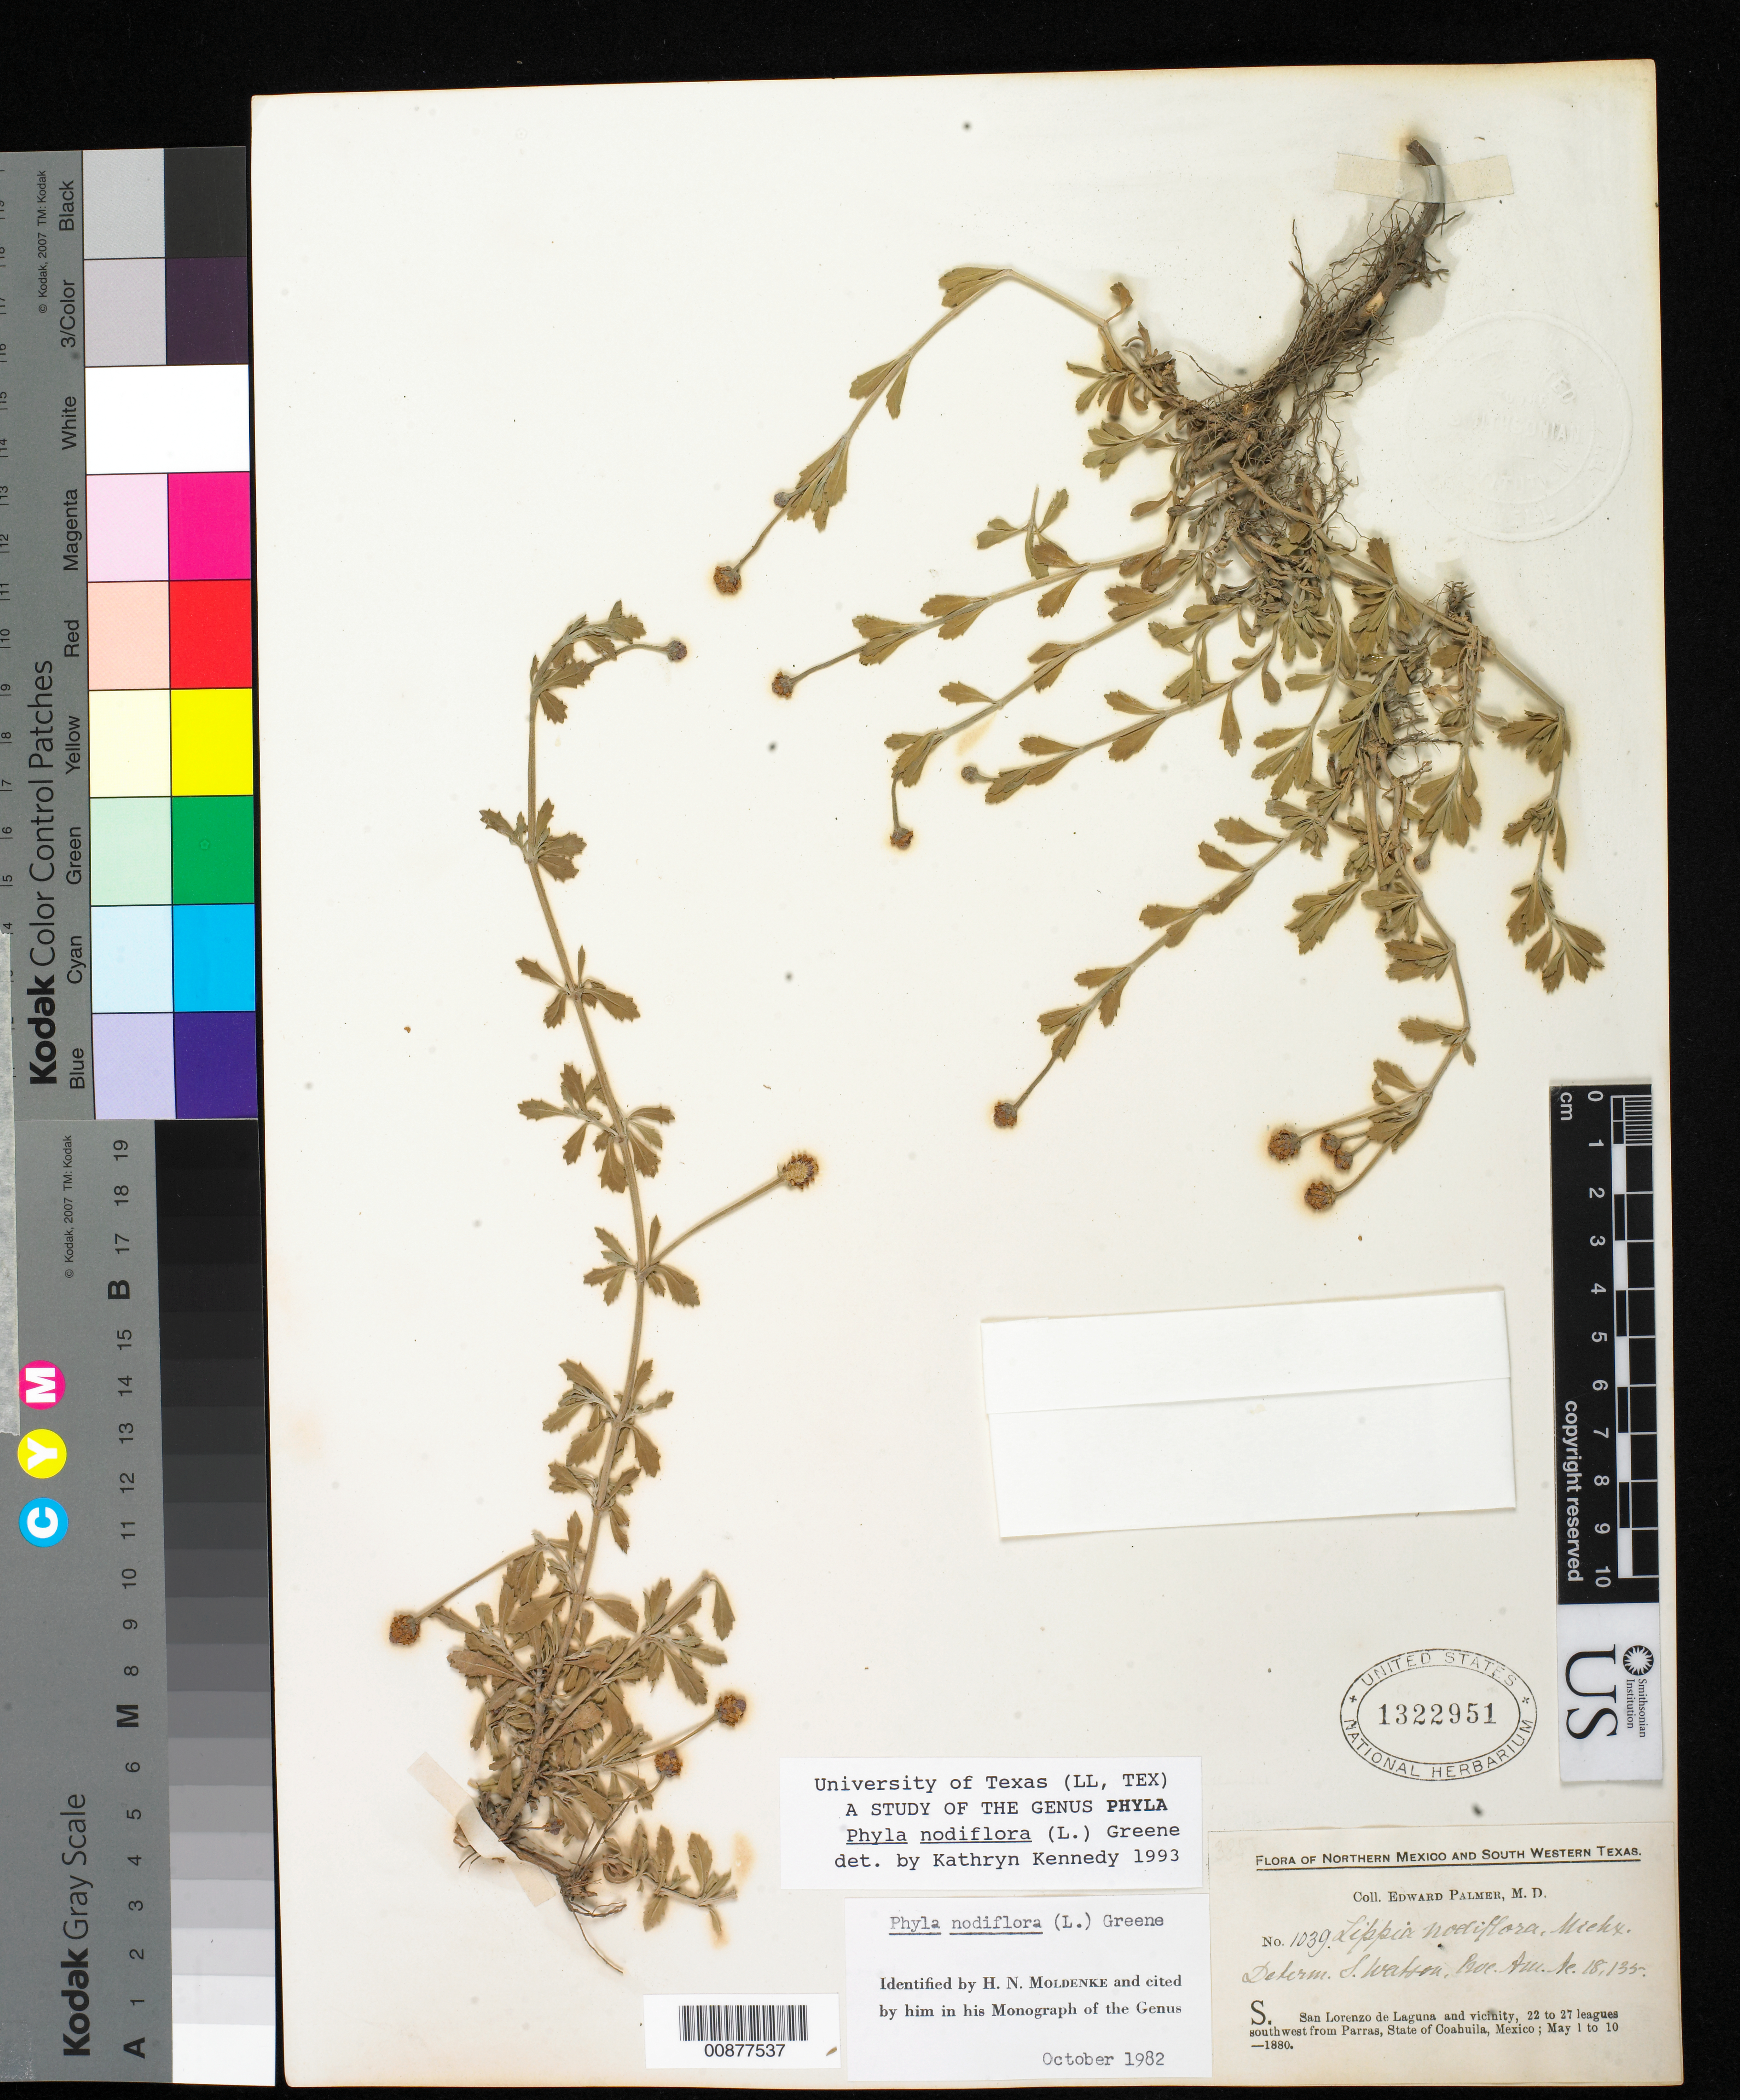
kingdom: Plantae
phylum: Tracheophyta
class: Magnoliopsida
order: Lamiales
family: Verbenaceae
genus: Phyla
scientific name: Phyla nodiflora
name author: (L.) Greene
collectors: E. Palmer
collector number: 1039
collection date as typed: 01 May 1880 to 10 May 1880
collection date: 1880-05-01/1880-05-10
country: Mexico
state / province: Coahuila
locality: S. San Lorenzo de Laguna and vicinity, 22 to 27 leagues southwest from Parras, Coahuila.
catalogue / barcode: US 1322951